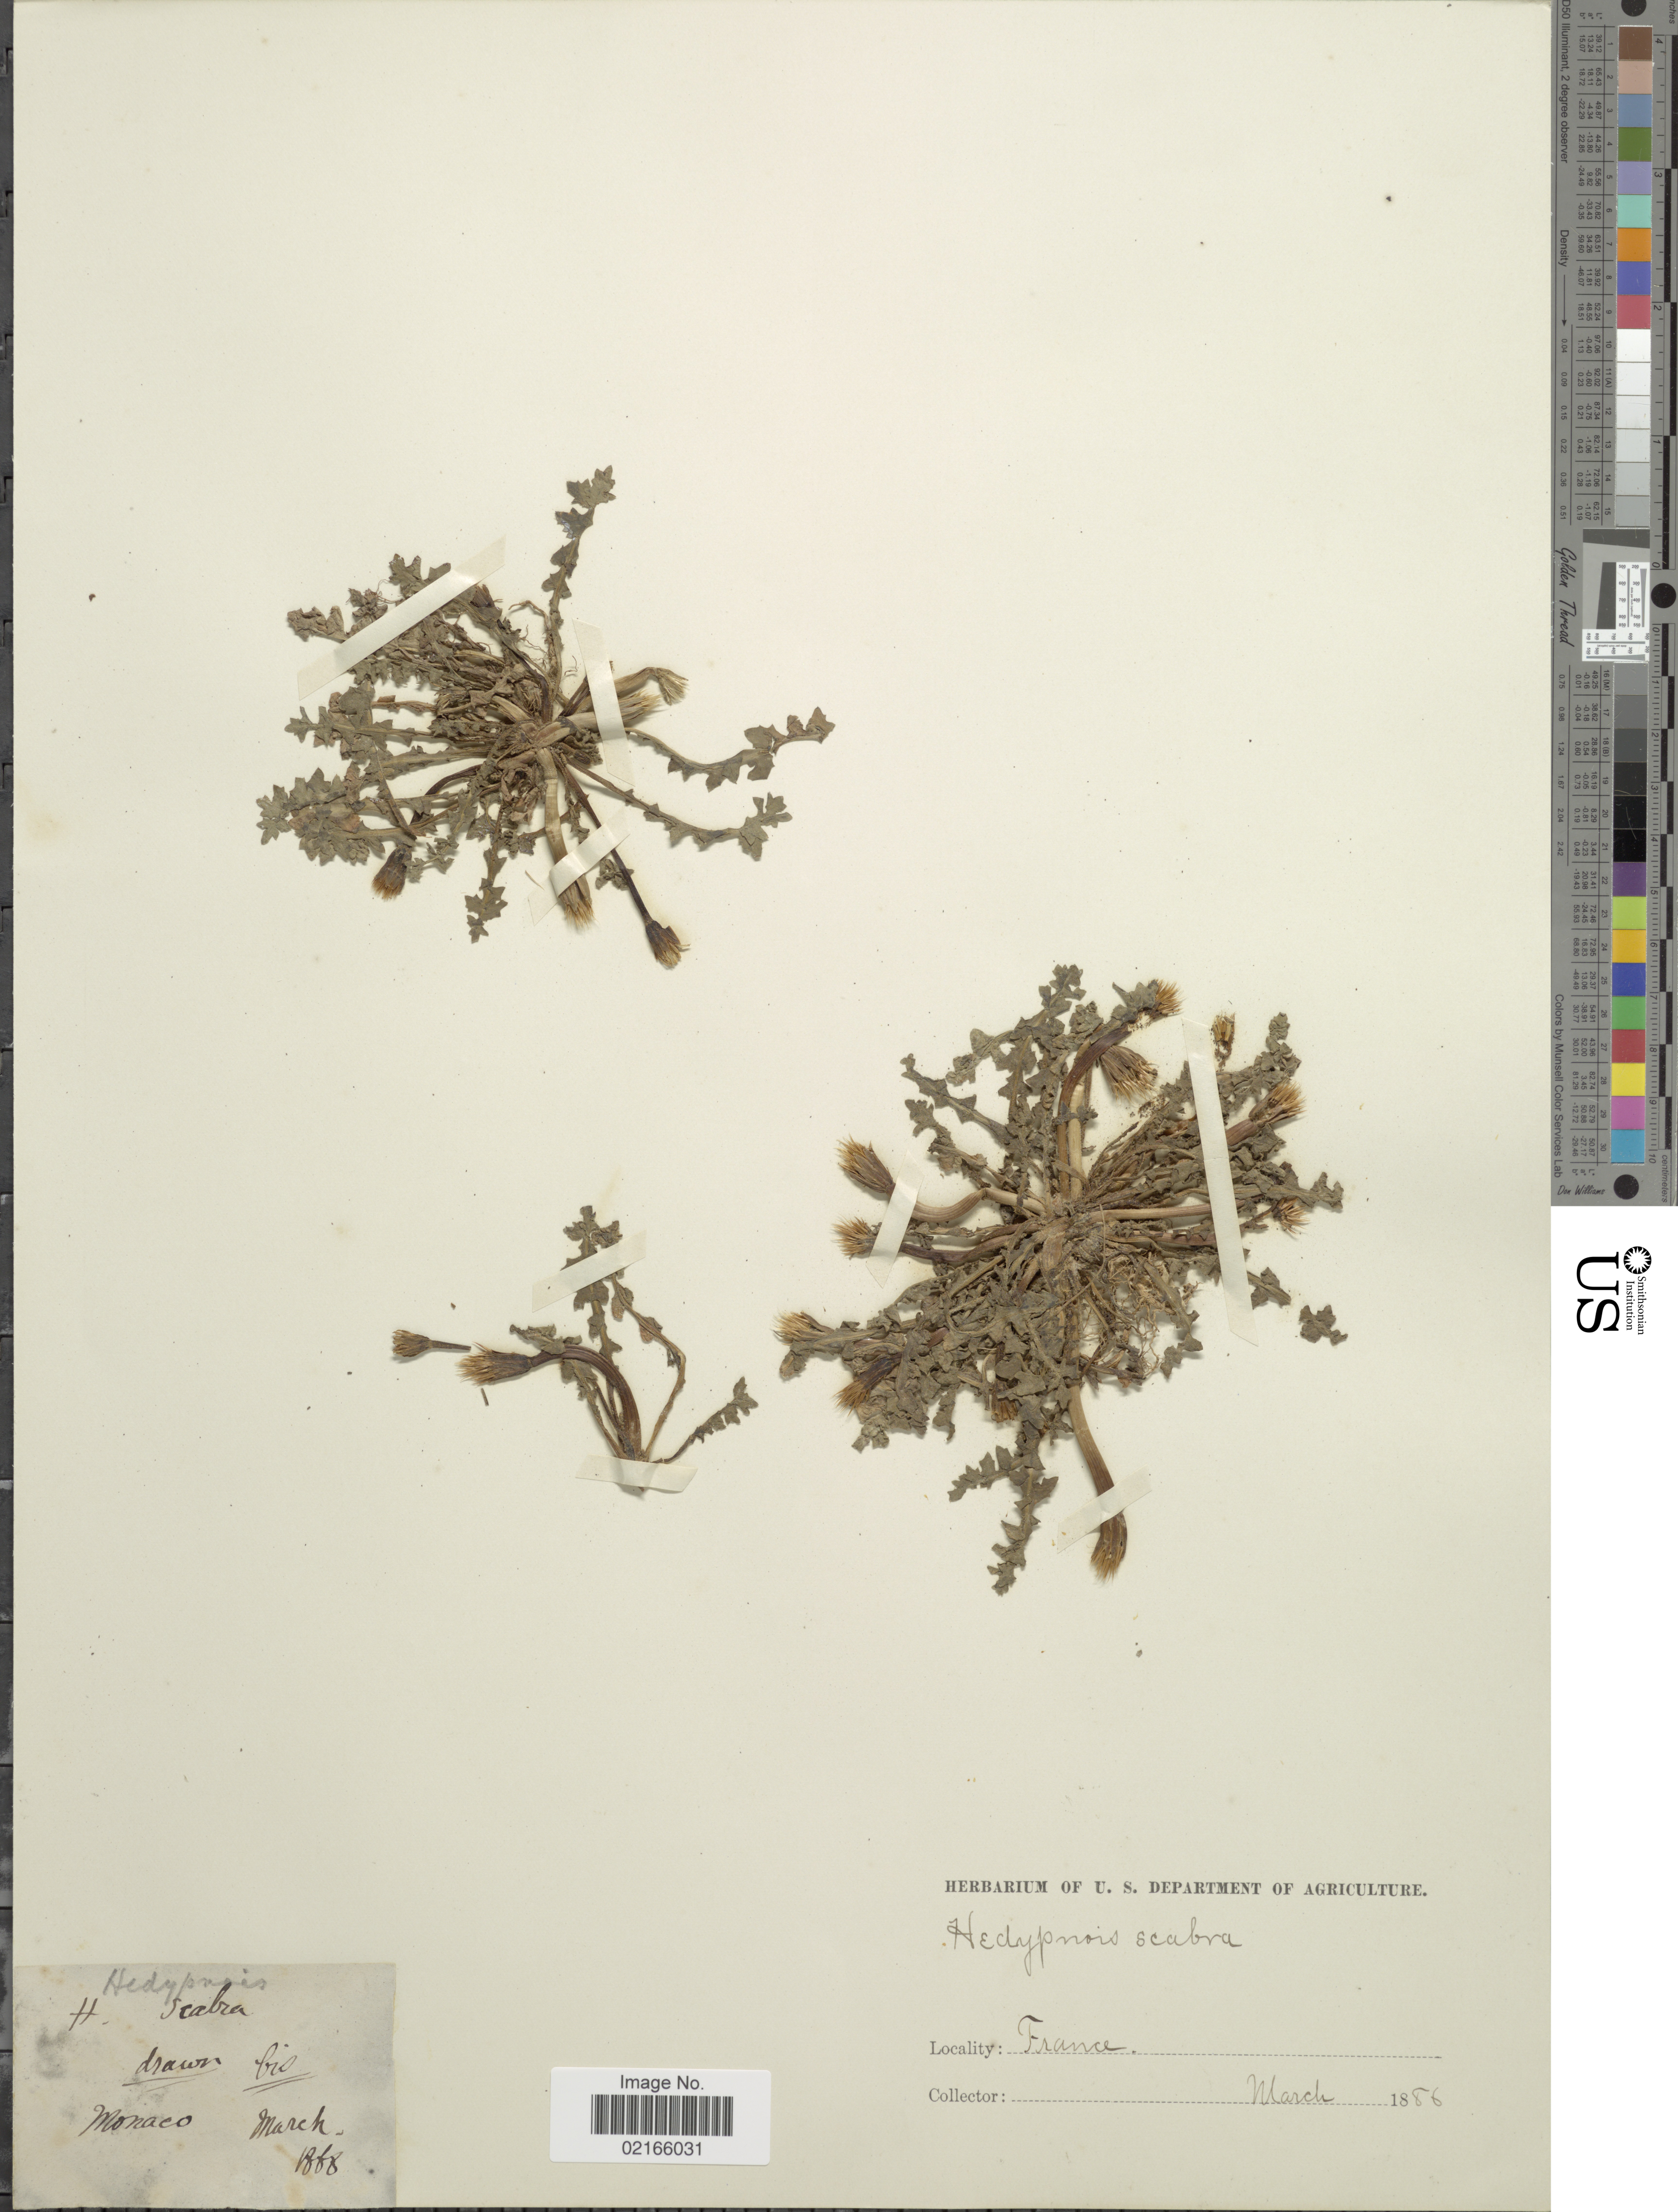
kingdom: Plantae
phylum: Tracheophyta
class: Magnoliopsida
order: Asterales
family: Asteraceae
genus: Koelpinia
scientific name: Koelpinia linearis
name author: Pall.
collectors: Facchini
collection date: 1886-03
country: France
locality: Monaco